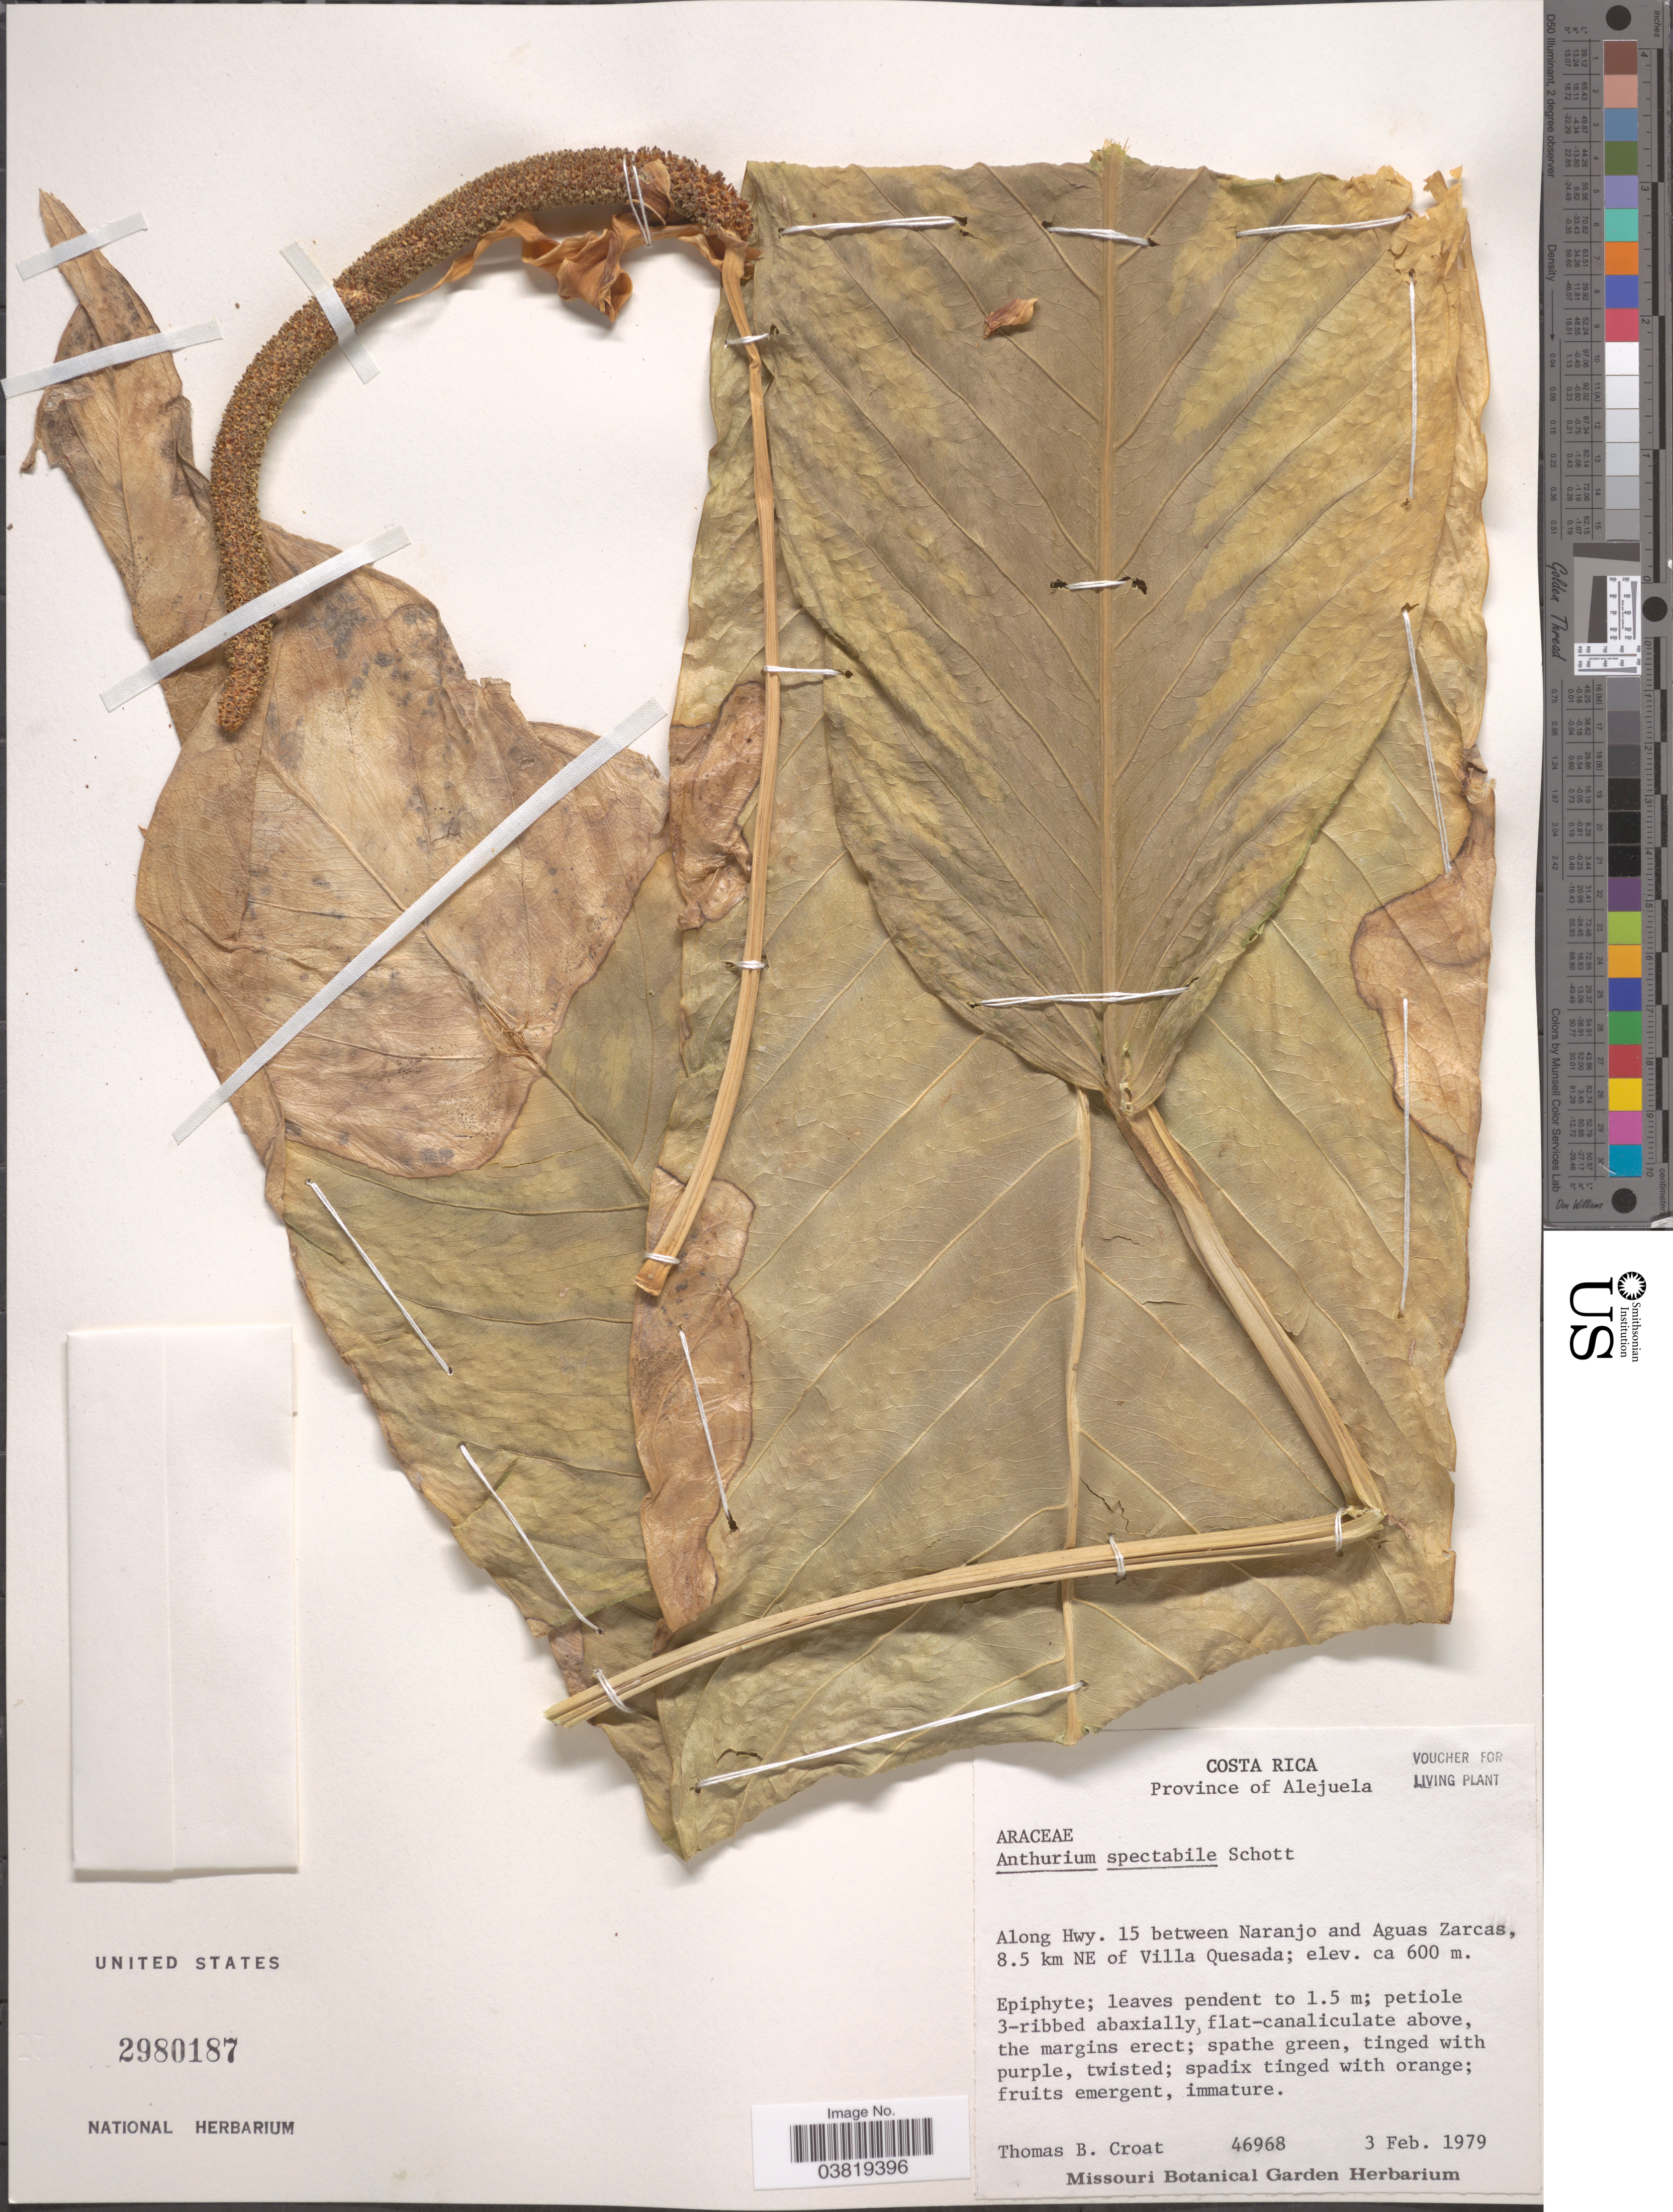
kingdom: Plantae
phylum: Tracheophyta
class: Liliopsida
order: Alismatales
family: Araceae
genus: Anthurium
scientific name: Anthurium spectabile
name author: Schott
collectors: T. B. Croat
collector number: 46968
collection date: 1979-02-03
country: Costa Rica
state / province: Alajuela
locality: Province of Alejuela. Along Hwy. 15 between Naranjo and Aguas Zarcas, 8.5 km NE of Villa Quesada.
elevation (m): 600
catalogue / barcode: US 2980187